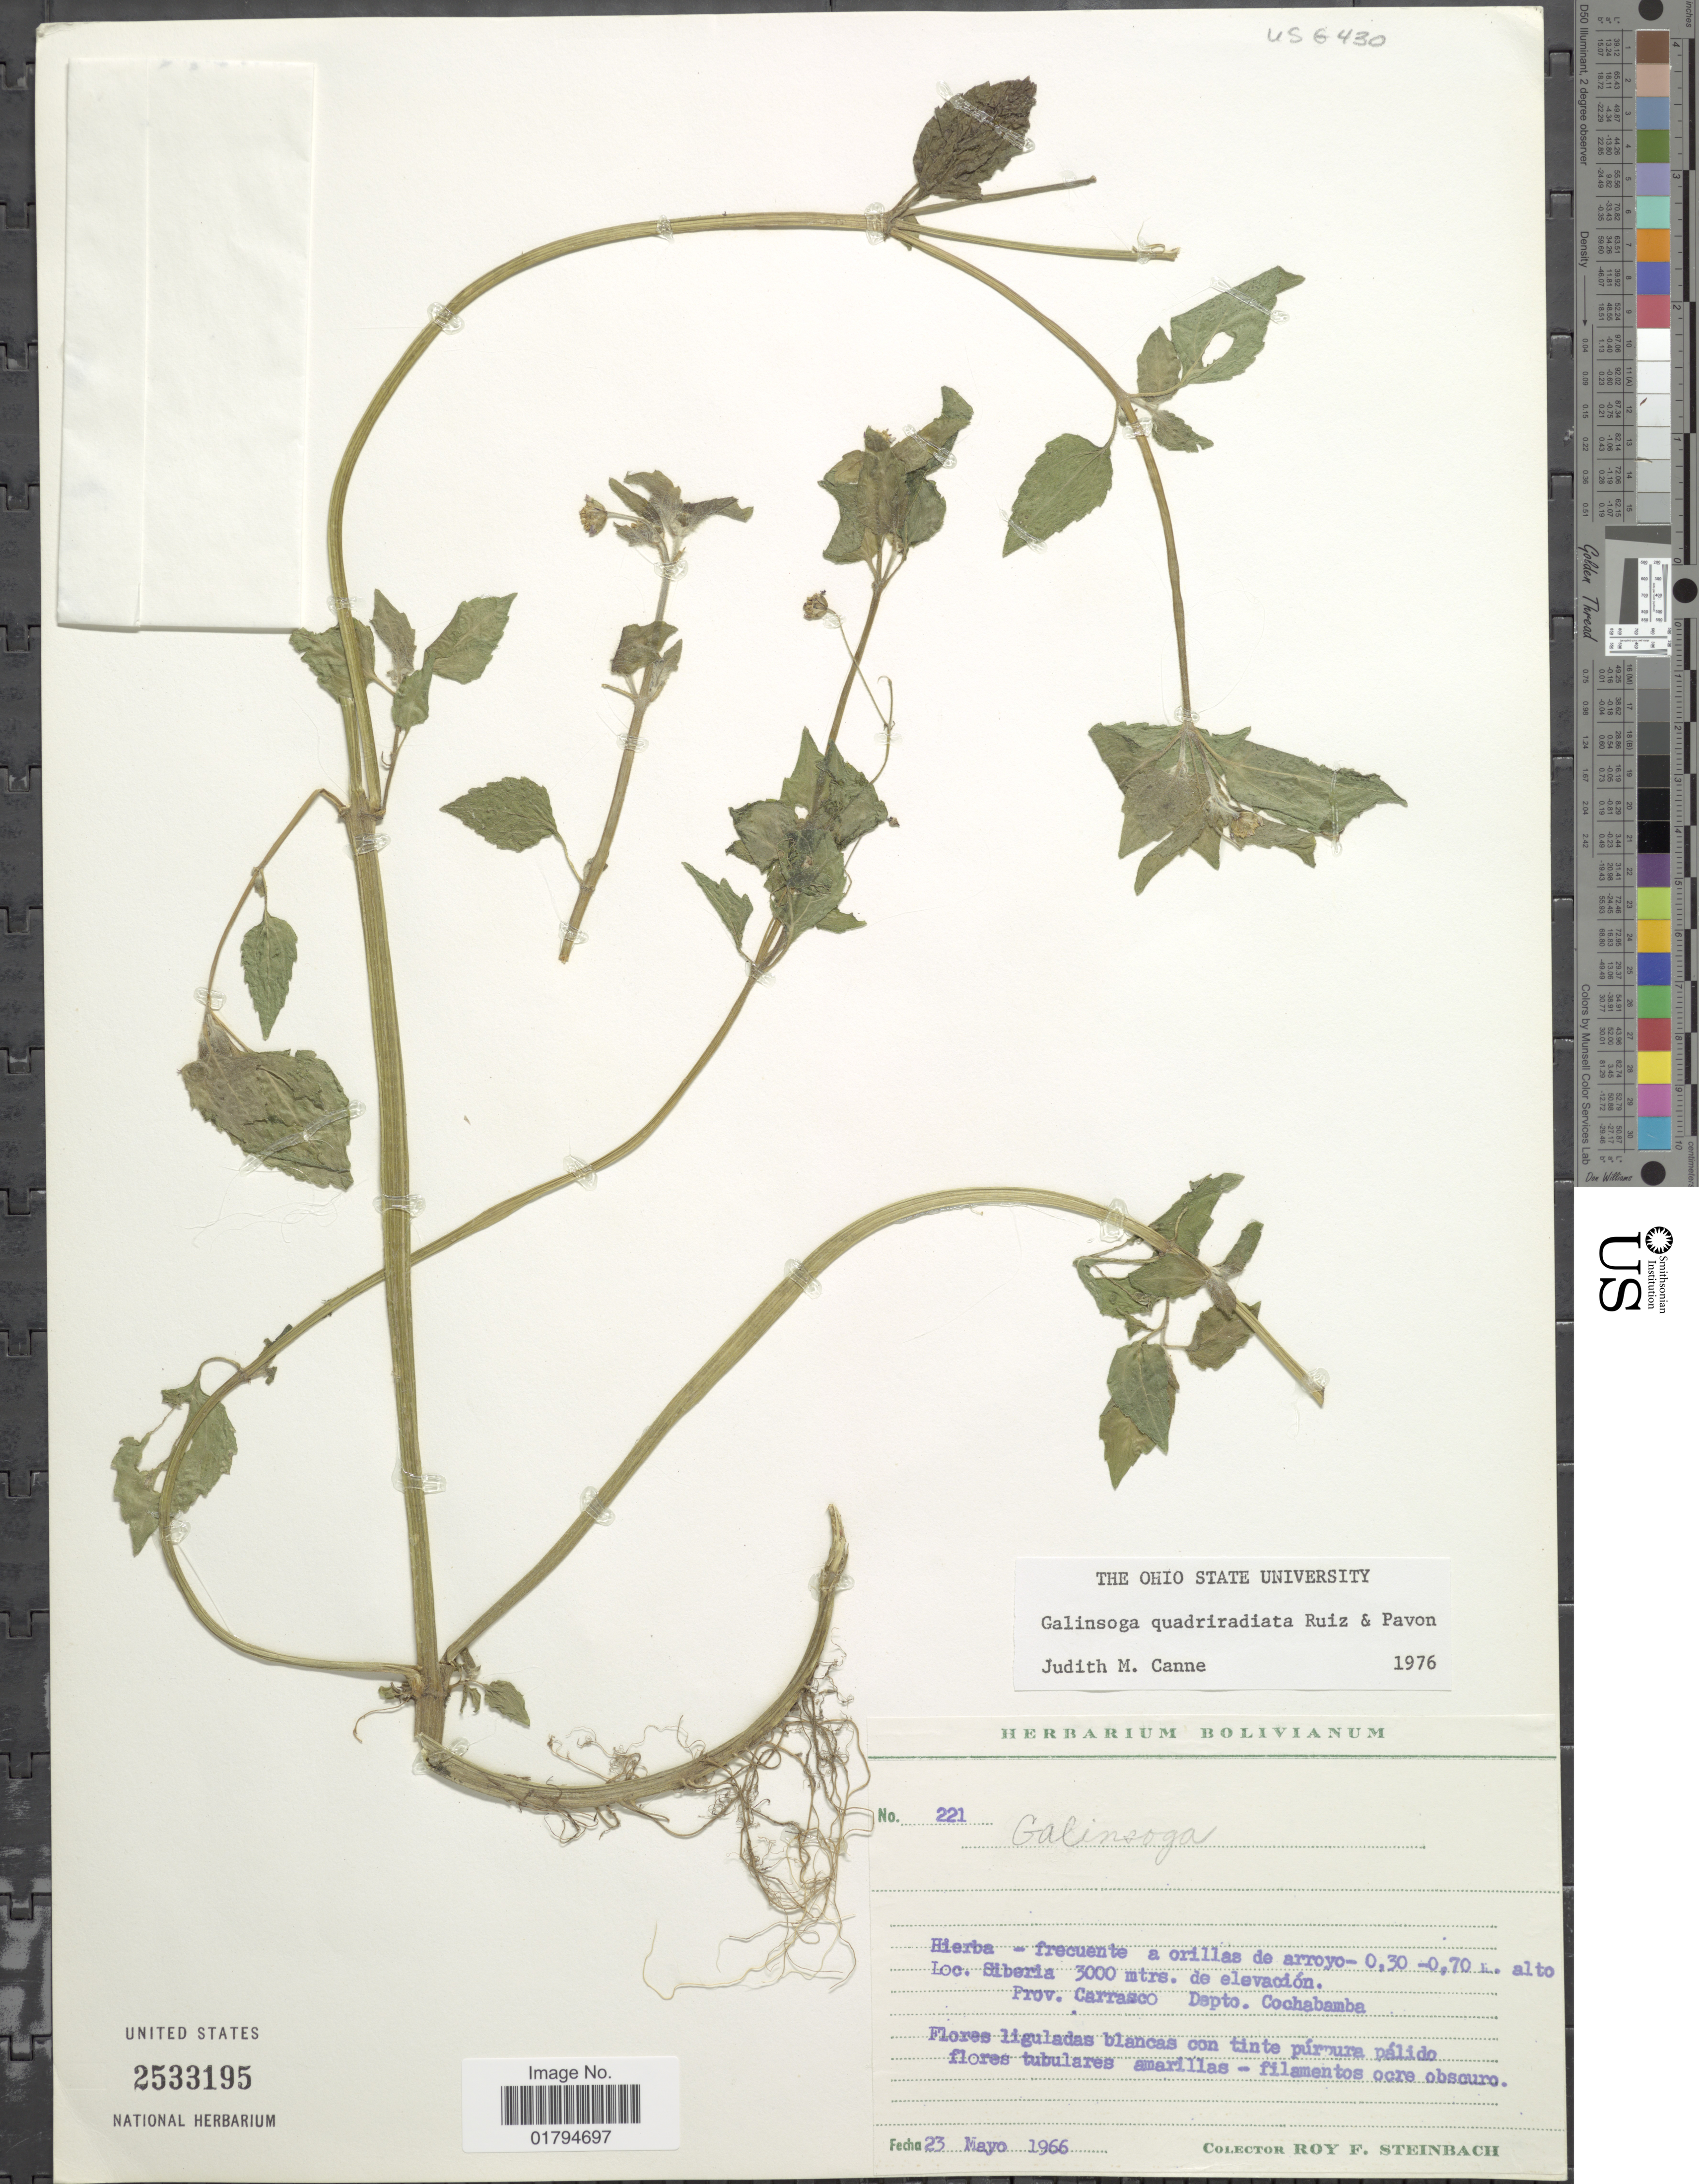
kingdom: Plantae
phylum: Tracheophyta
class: Magnoliopsida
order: Asterales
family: Asteraceae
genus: Galinsoga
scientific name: Galinsoga quadriradiata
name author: Ruiz & Pav.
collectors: R. F. Steinbach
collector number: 221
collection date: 1966-05-23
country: Bolivia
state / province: Cochabamba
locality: Siberia. Prov. Carrasco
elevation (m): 3000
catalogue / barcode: US 2533195